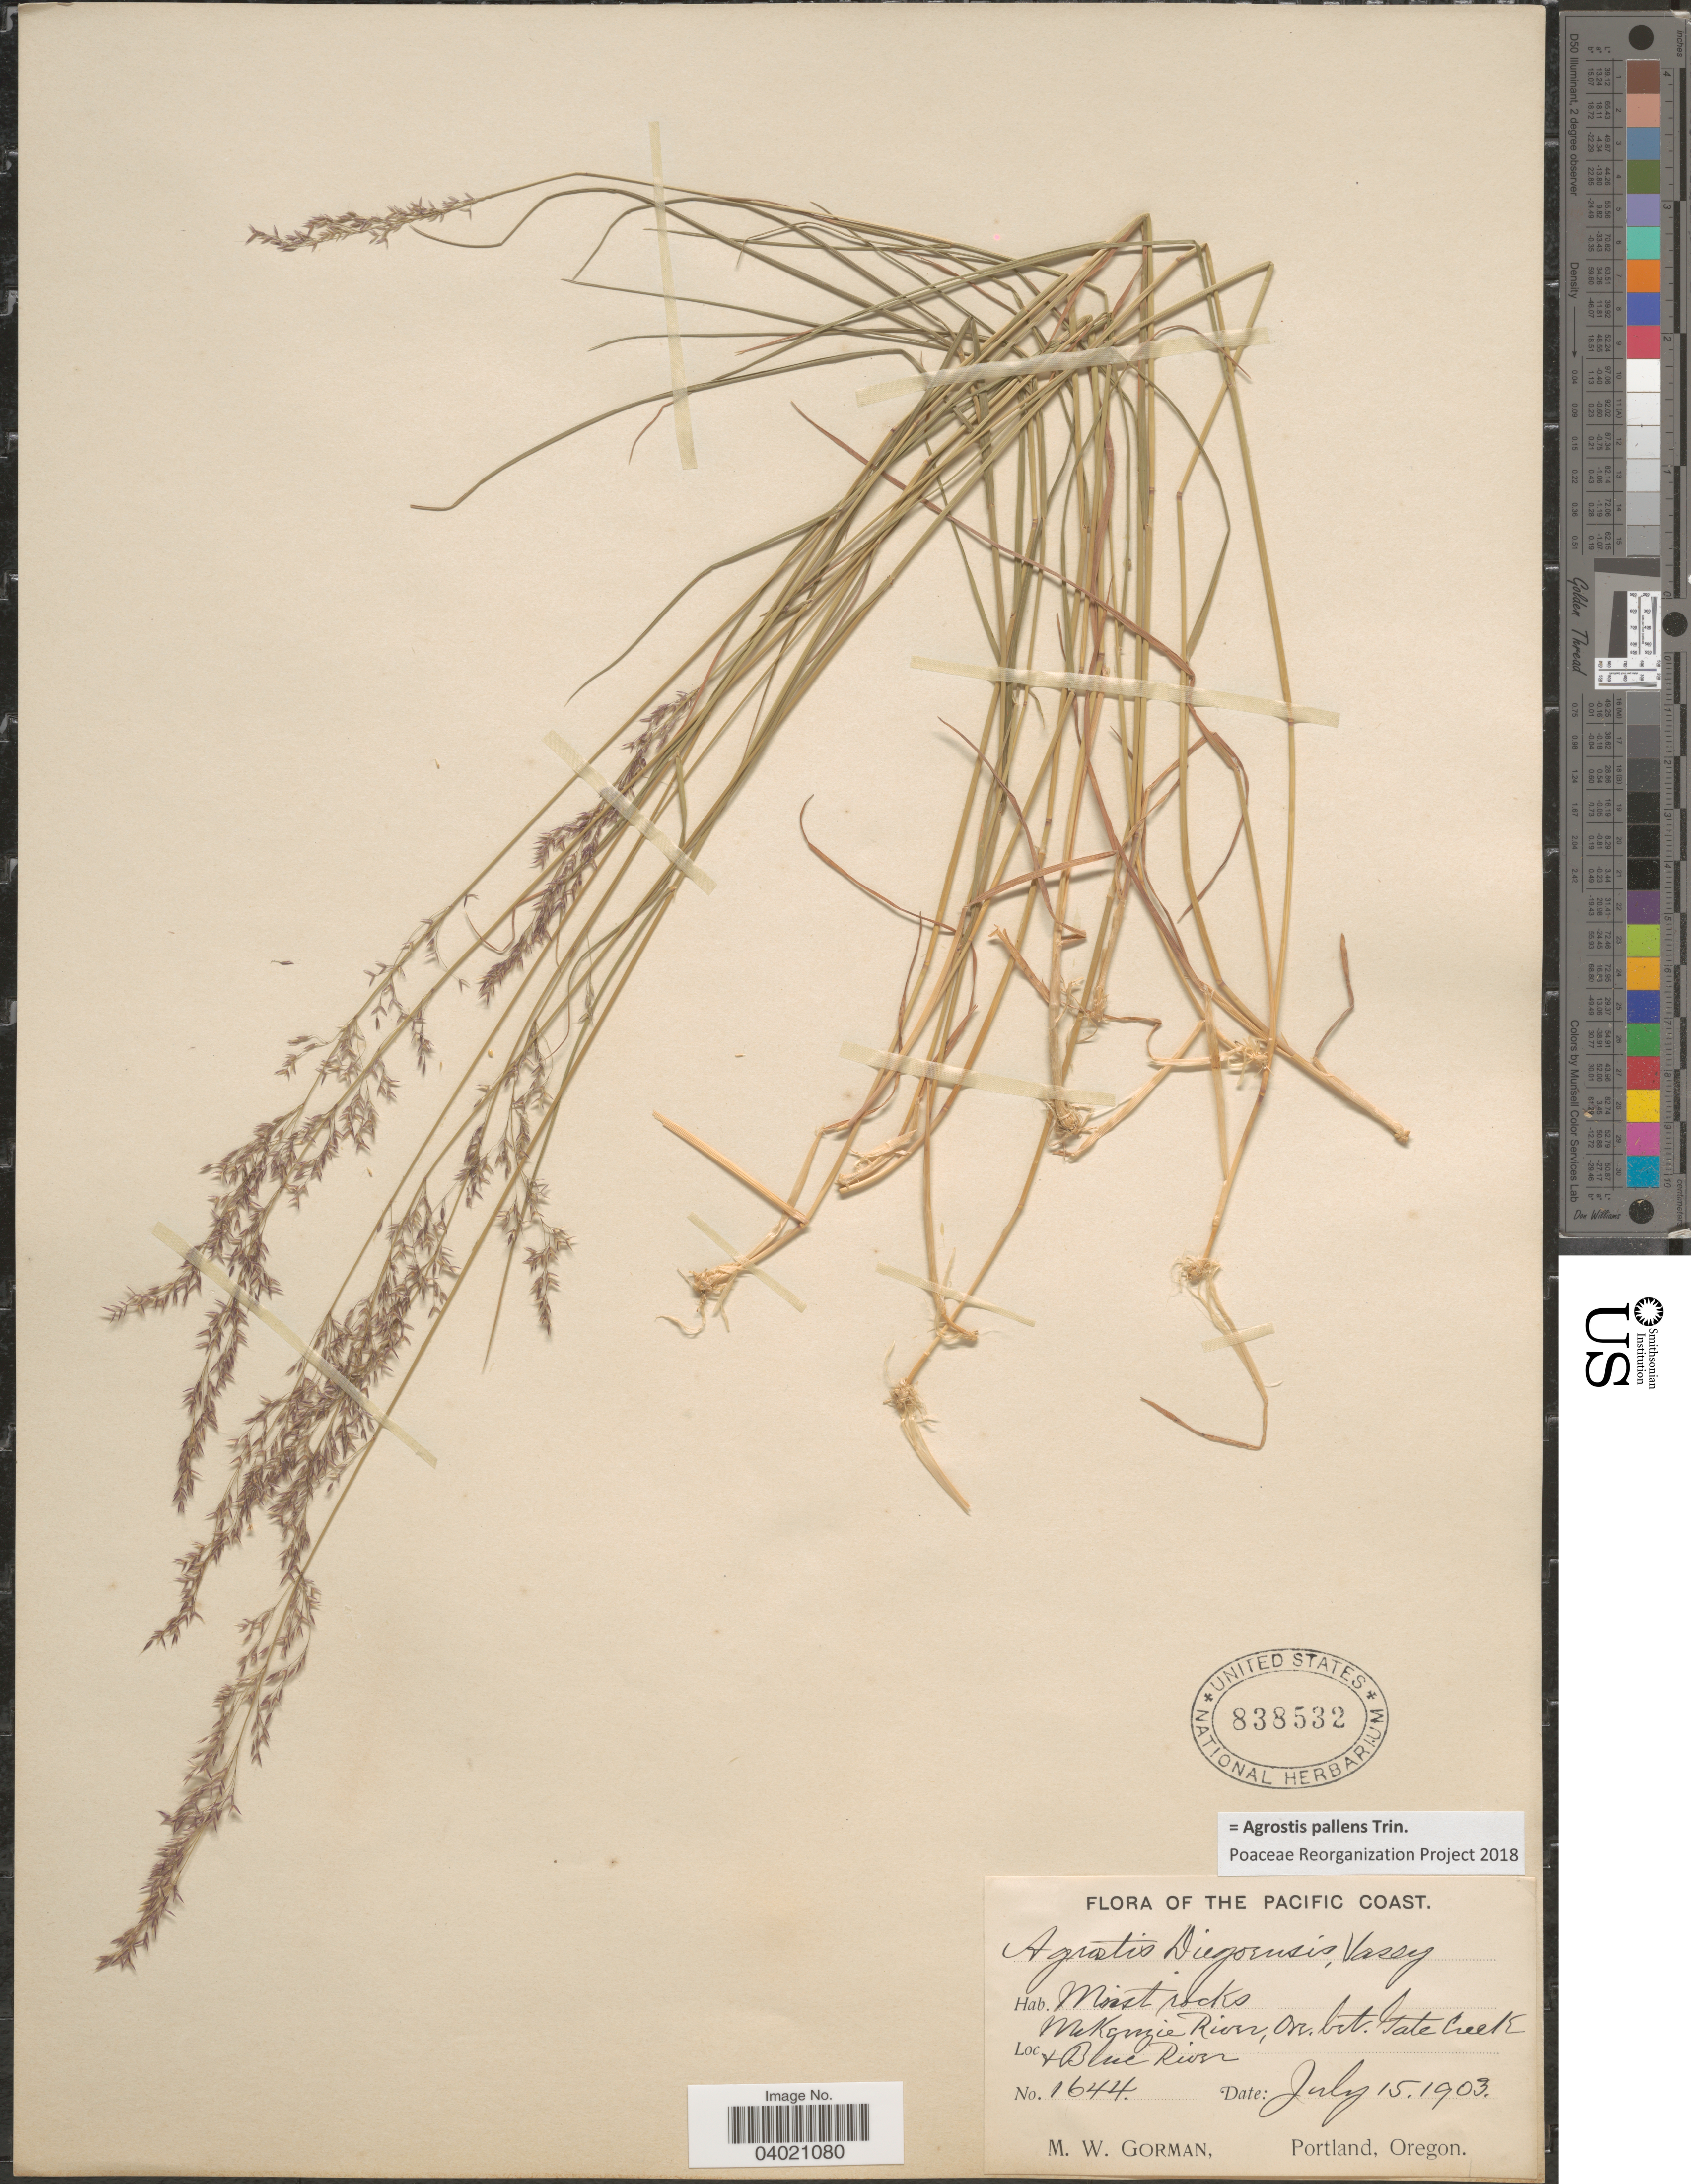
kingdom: Plantae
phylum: Tracheophyta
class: Liliopsida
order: Poales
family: Poaceae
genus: Agrostis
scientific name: Agrostis pallens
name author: Trin.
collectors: M. W. Gorman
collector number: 1644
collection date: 1903-07-15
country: United States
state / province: Oregon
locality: The Pacific Coast. McKenzie River, Ore. bet. Tate Creek & Blue River.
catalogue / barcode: US 838532